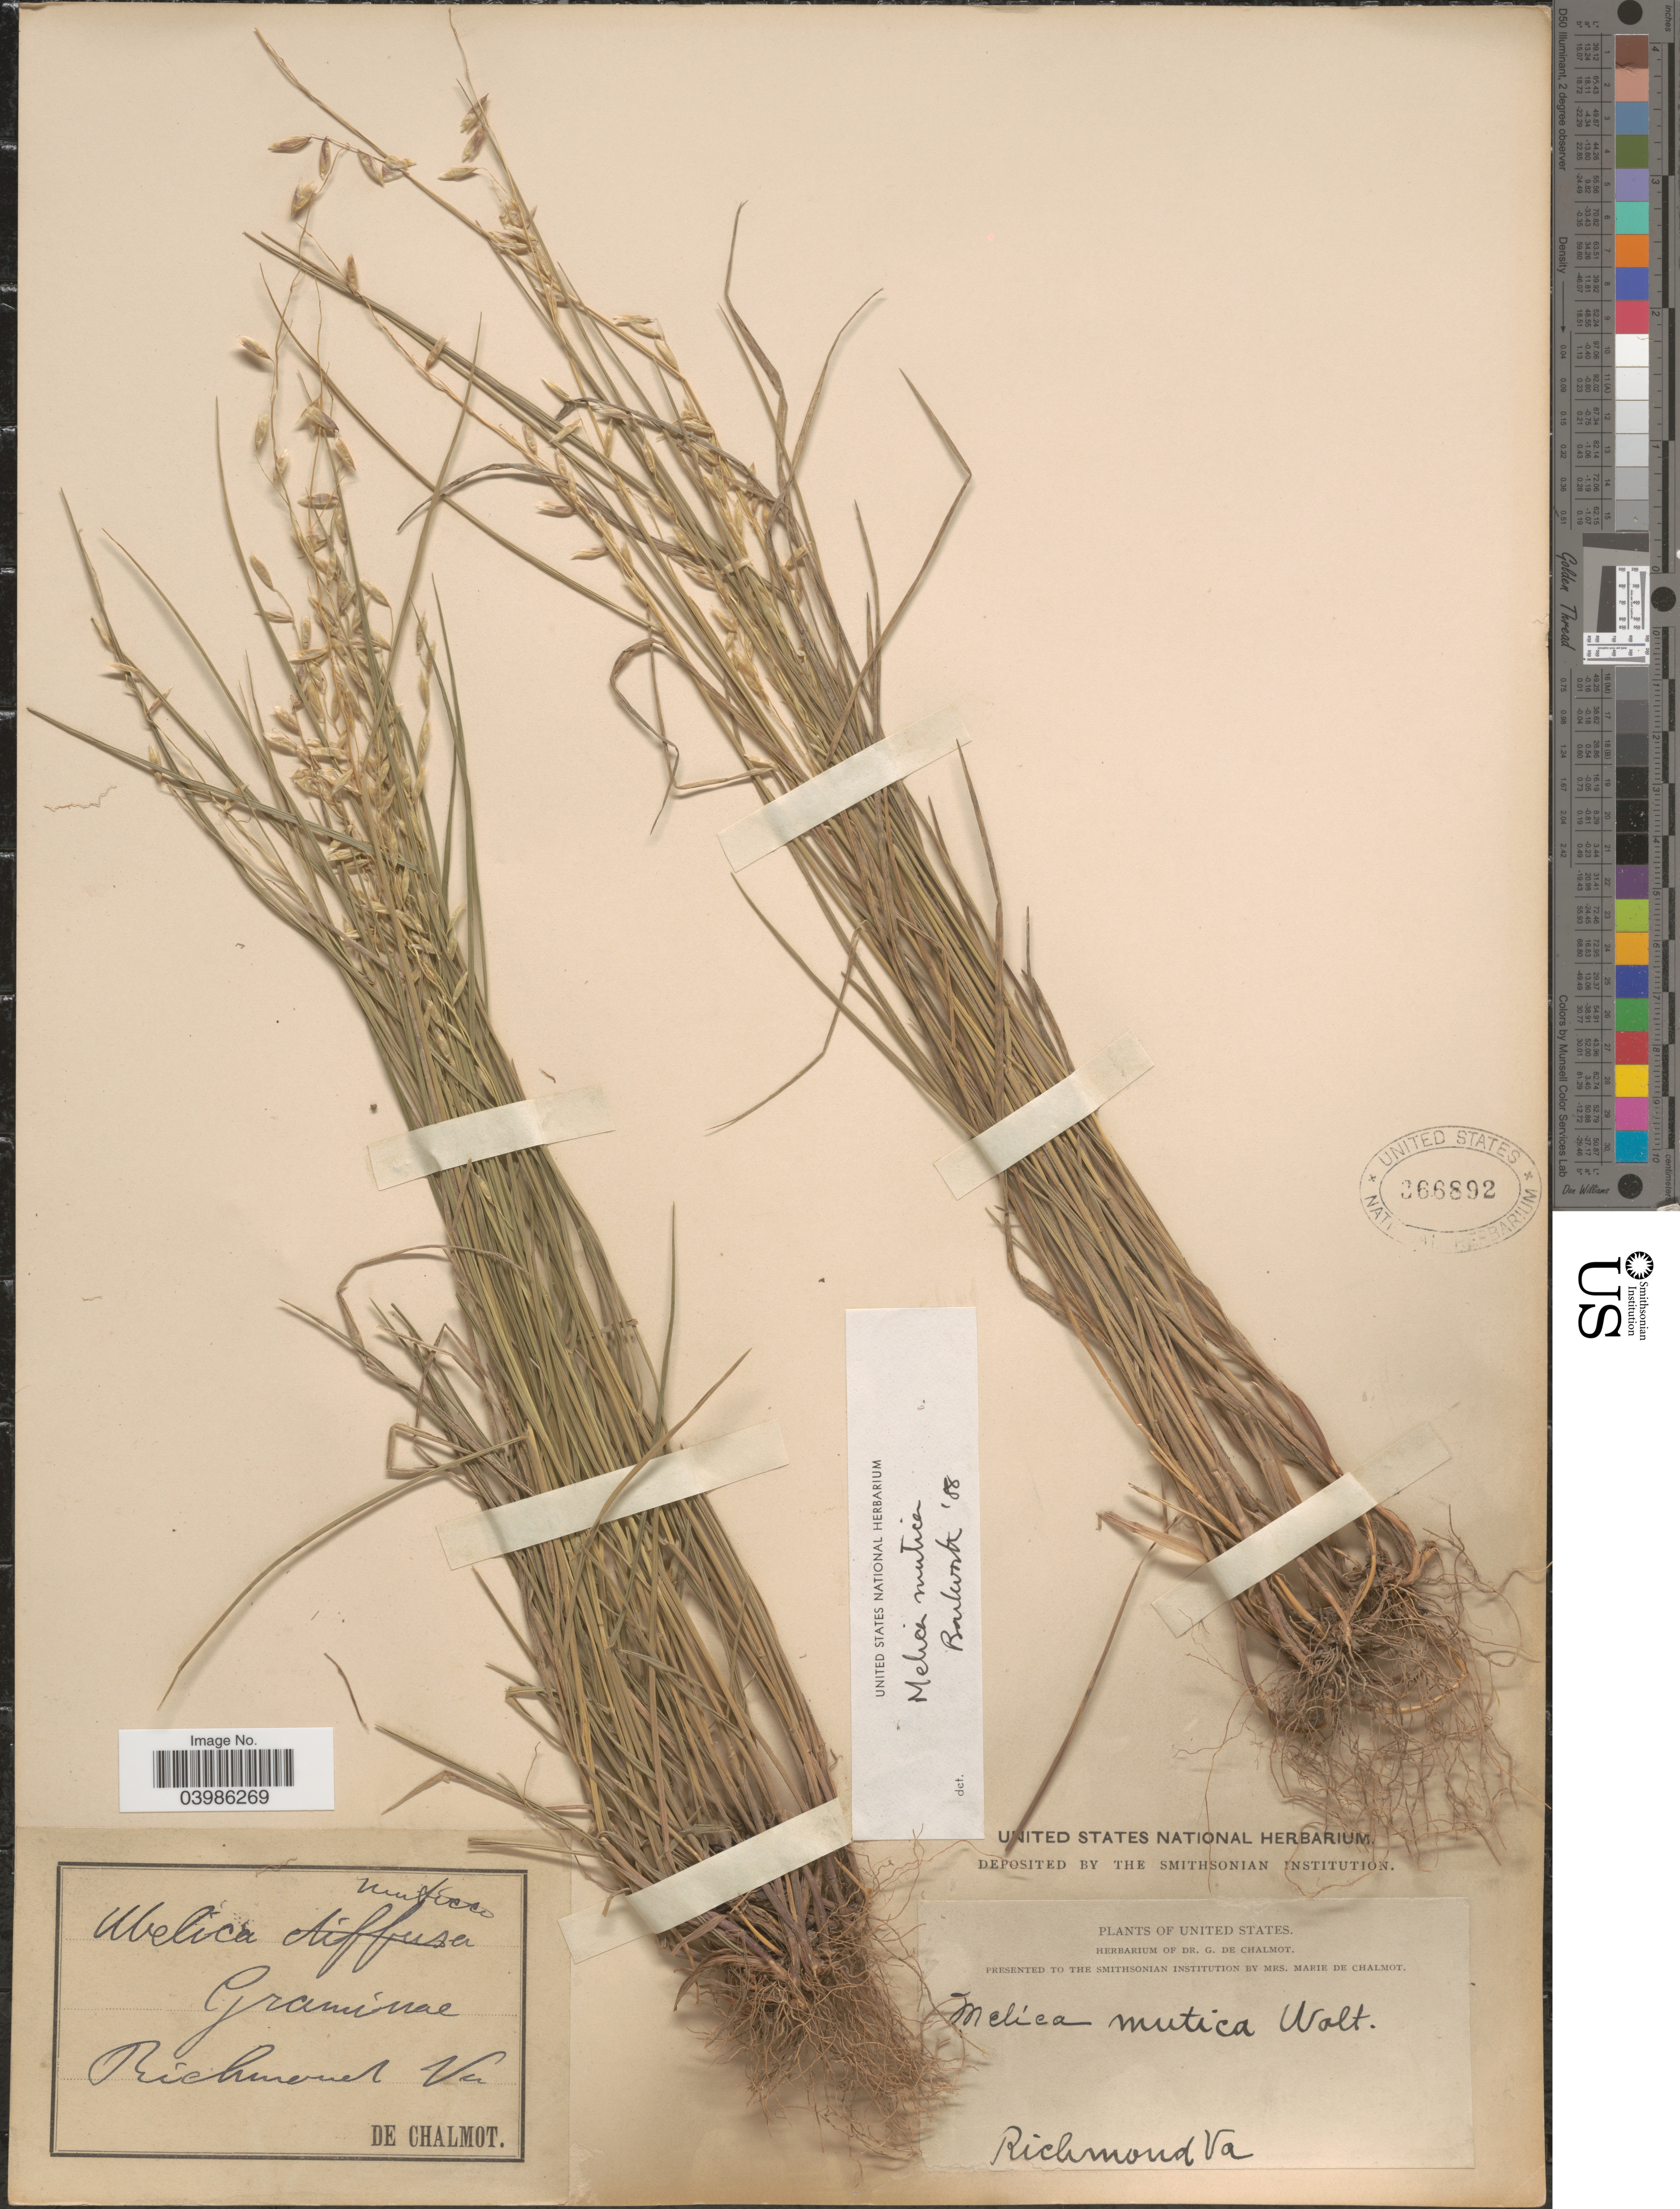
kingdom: Plantae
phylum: Tracheophyta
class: Liliopsida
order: Poales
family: Poaceae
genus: Melica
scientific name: Melica mutica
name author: Walter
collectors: G. de Chalmot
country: United States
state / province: Virginia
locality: Richmond.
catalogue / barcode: US 366892